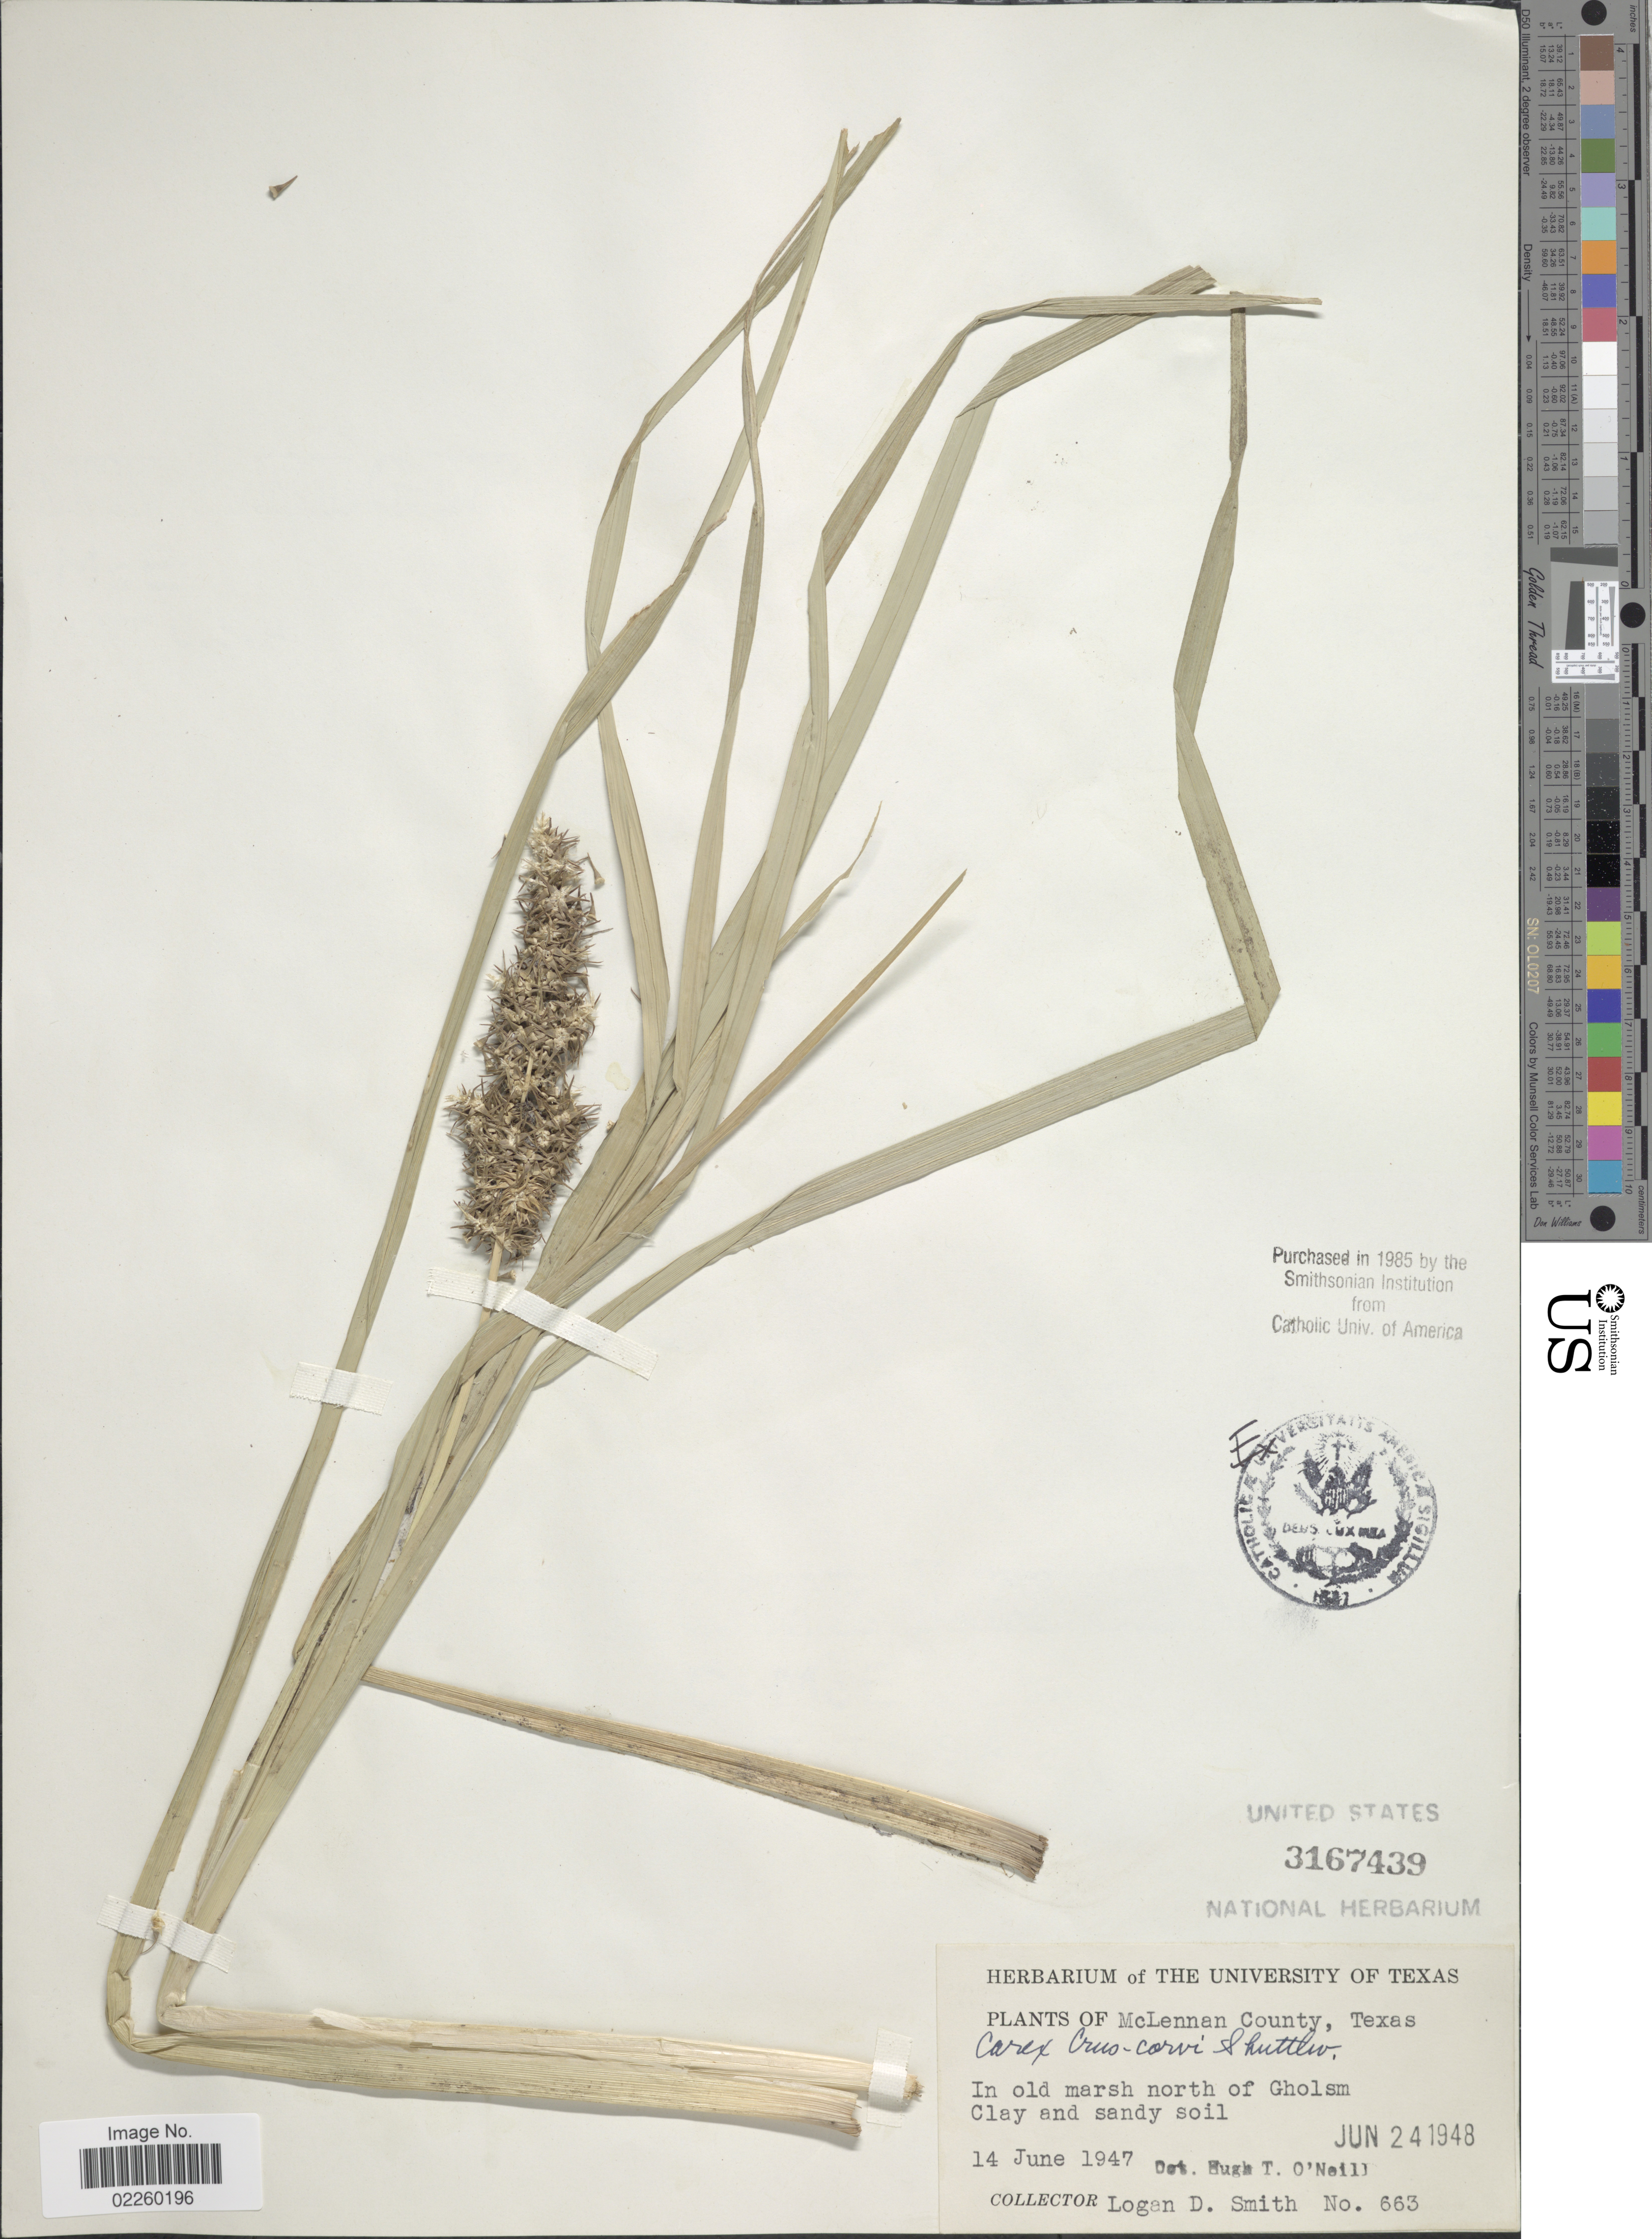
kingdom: Plantae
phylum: Tracheophyta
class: Liliopsida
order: Poales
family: Cyperaceae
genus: Carex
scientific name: Carex crus-corvi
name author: Shuttlew. ex Kunze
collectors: L. Smith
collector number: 663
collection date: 1947-06-14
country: United States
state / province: Texas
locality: McLennan County. north of Gholsm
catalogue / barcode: US 3167439